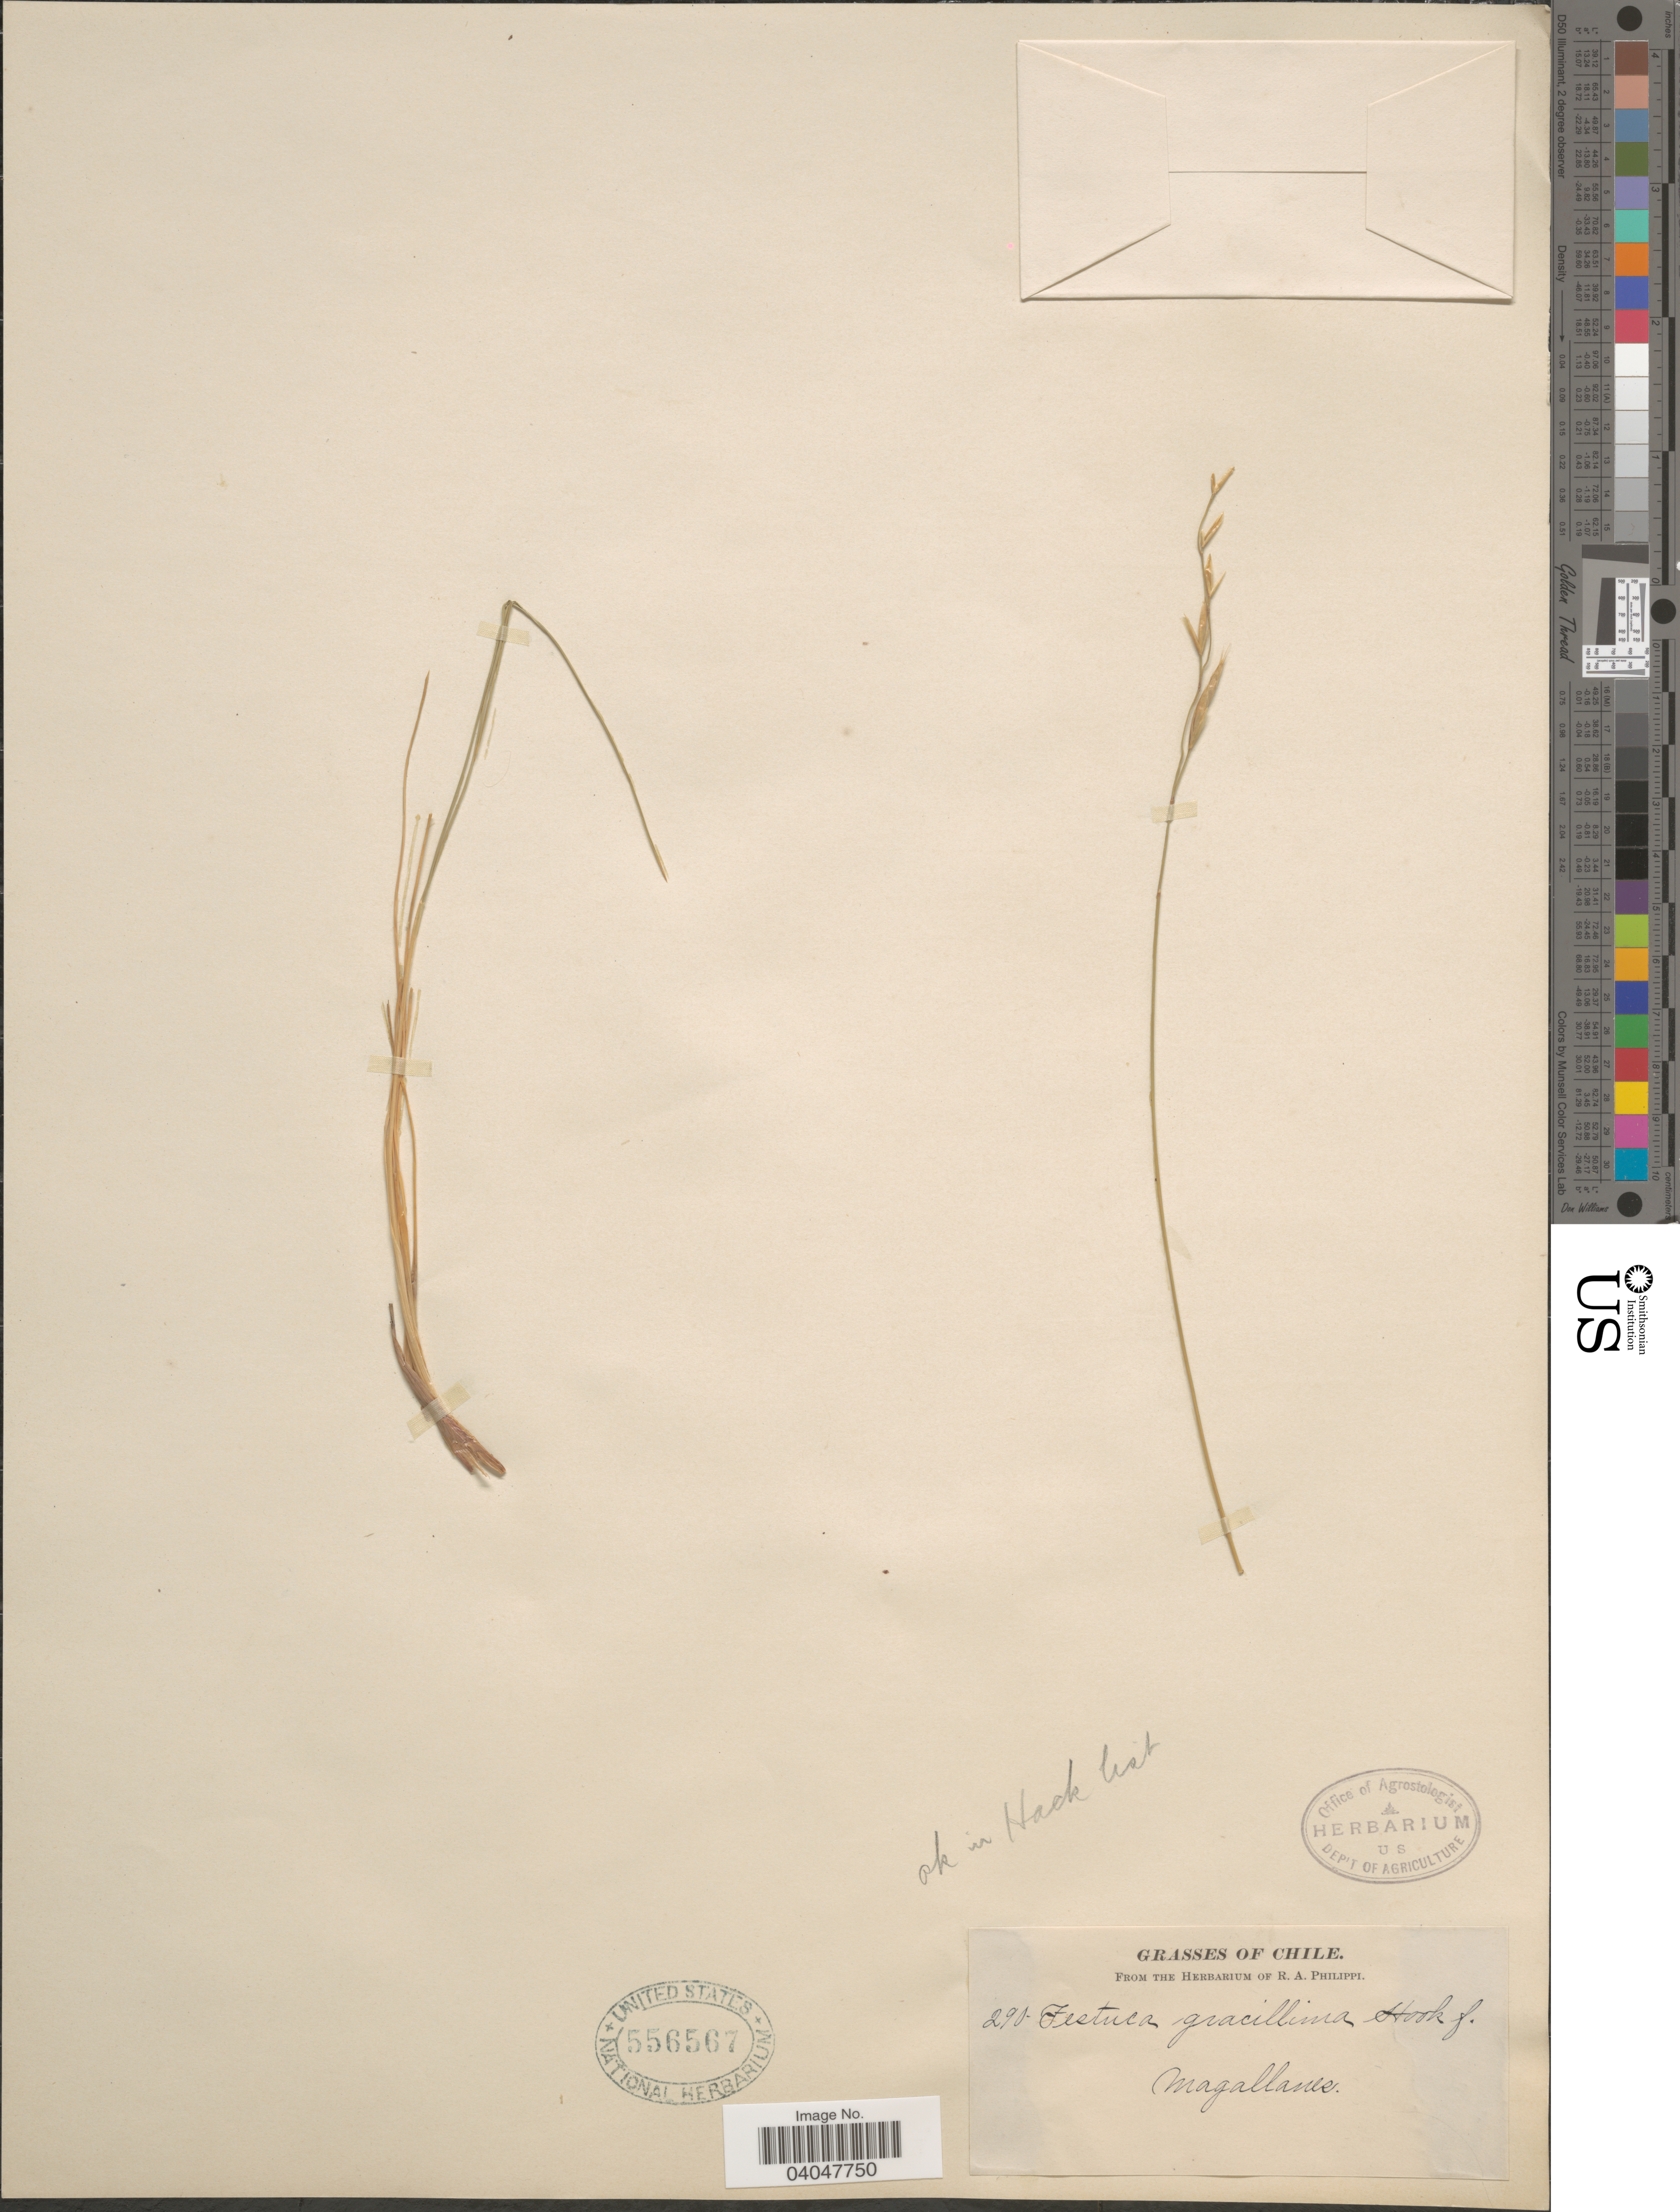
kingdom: Plantae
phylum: Tracheophyta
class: Liliopsida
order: Poales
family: Poaceae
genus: Festuca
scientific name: Festuca gracillima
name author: Hook. f.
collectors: ex. herb. R.A. Philippi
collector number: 290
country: Chile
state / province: Magallanes y de la Antártica Chilena (XII)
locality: Magallanes.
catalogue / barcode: US 556567